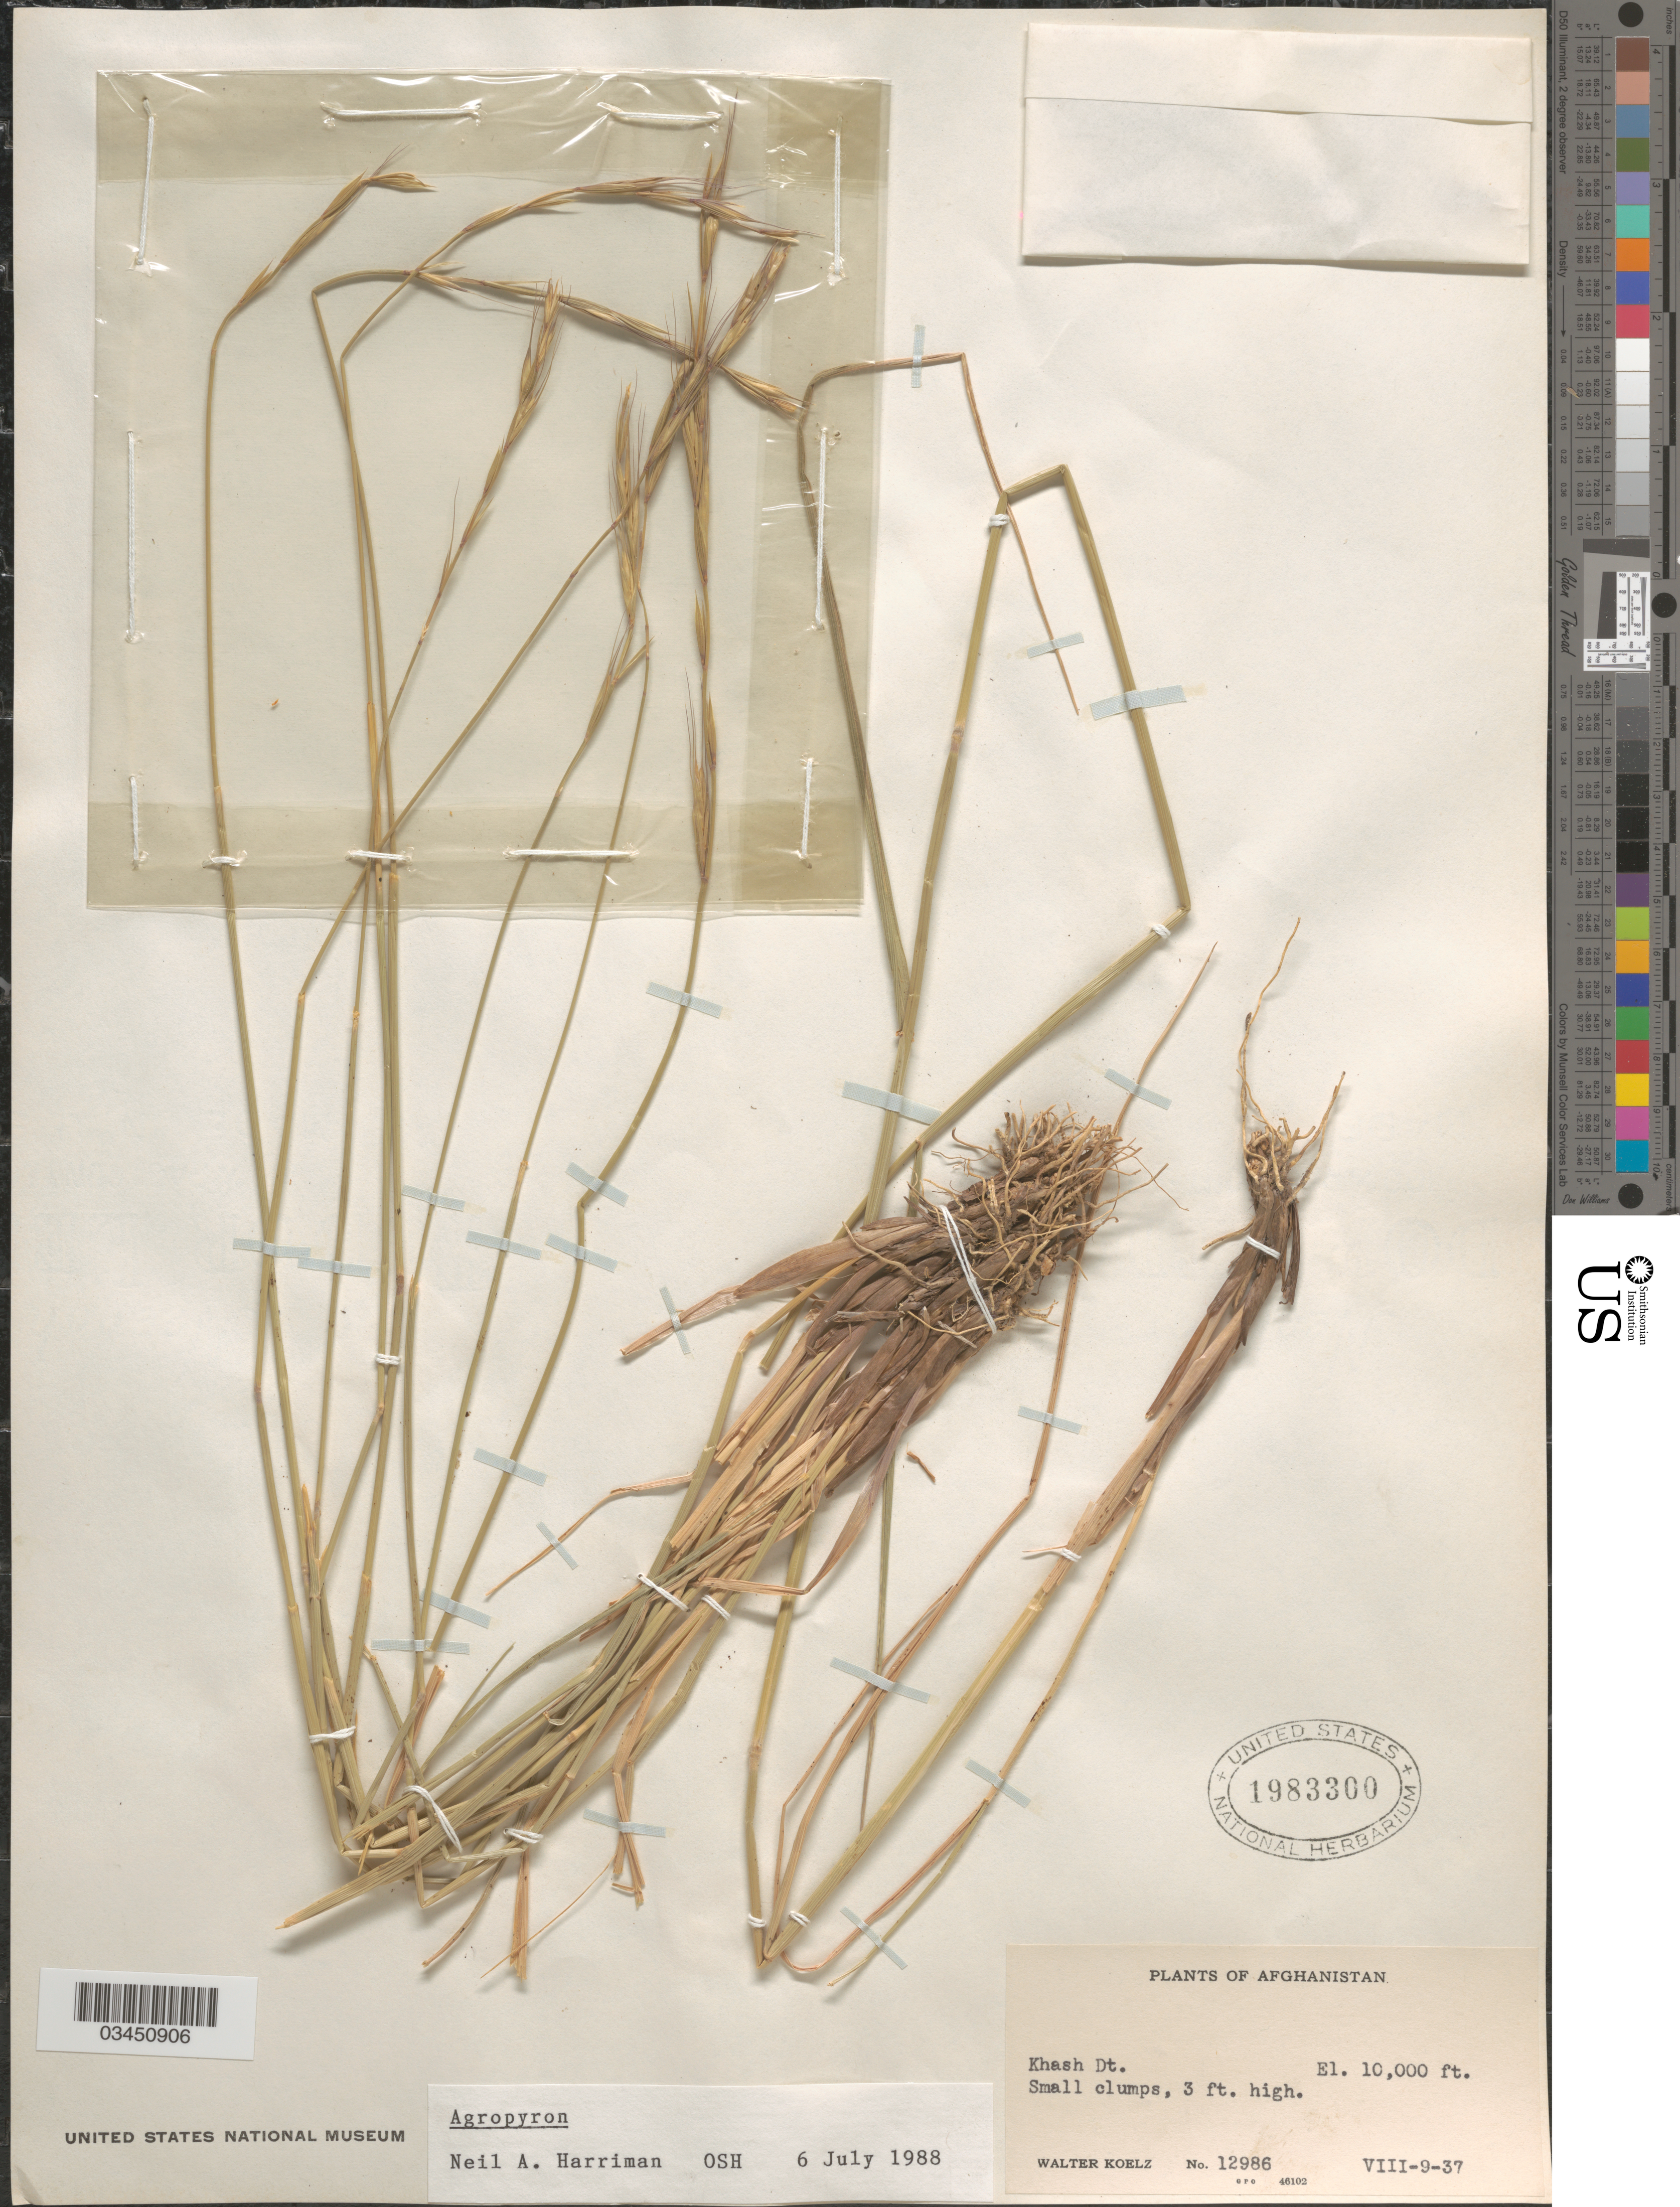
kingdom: Plantae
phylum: Tracheophyta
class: Liliopsida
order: Poales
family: Poaceae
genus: Elymus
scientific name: Elymus sp.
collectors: W. N. Koelz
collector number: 12986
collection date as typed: Transcribed d/m/y: 9/8/37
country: Afghanistan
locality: Khash Dt.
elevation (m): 3048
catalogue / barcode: US 1983300